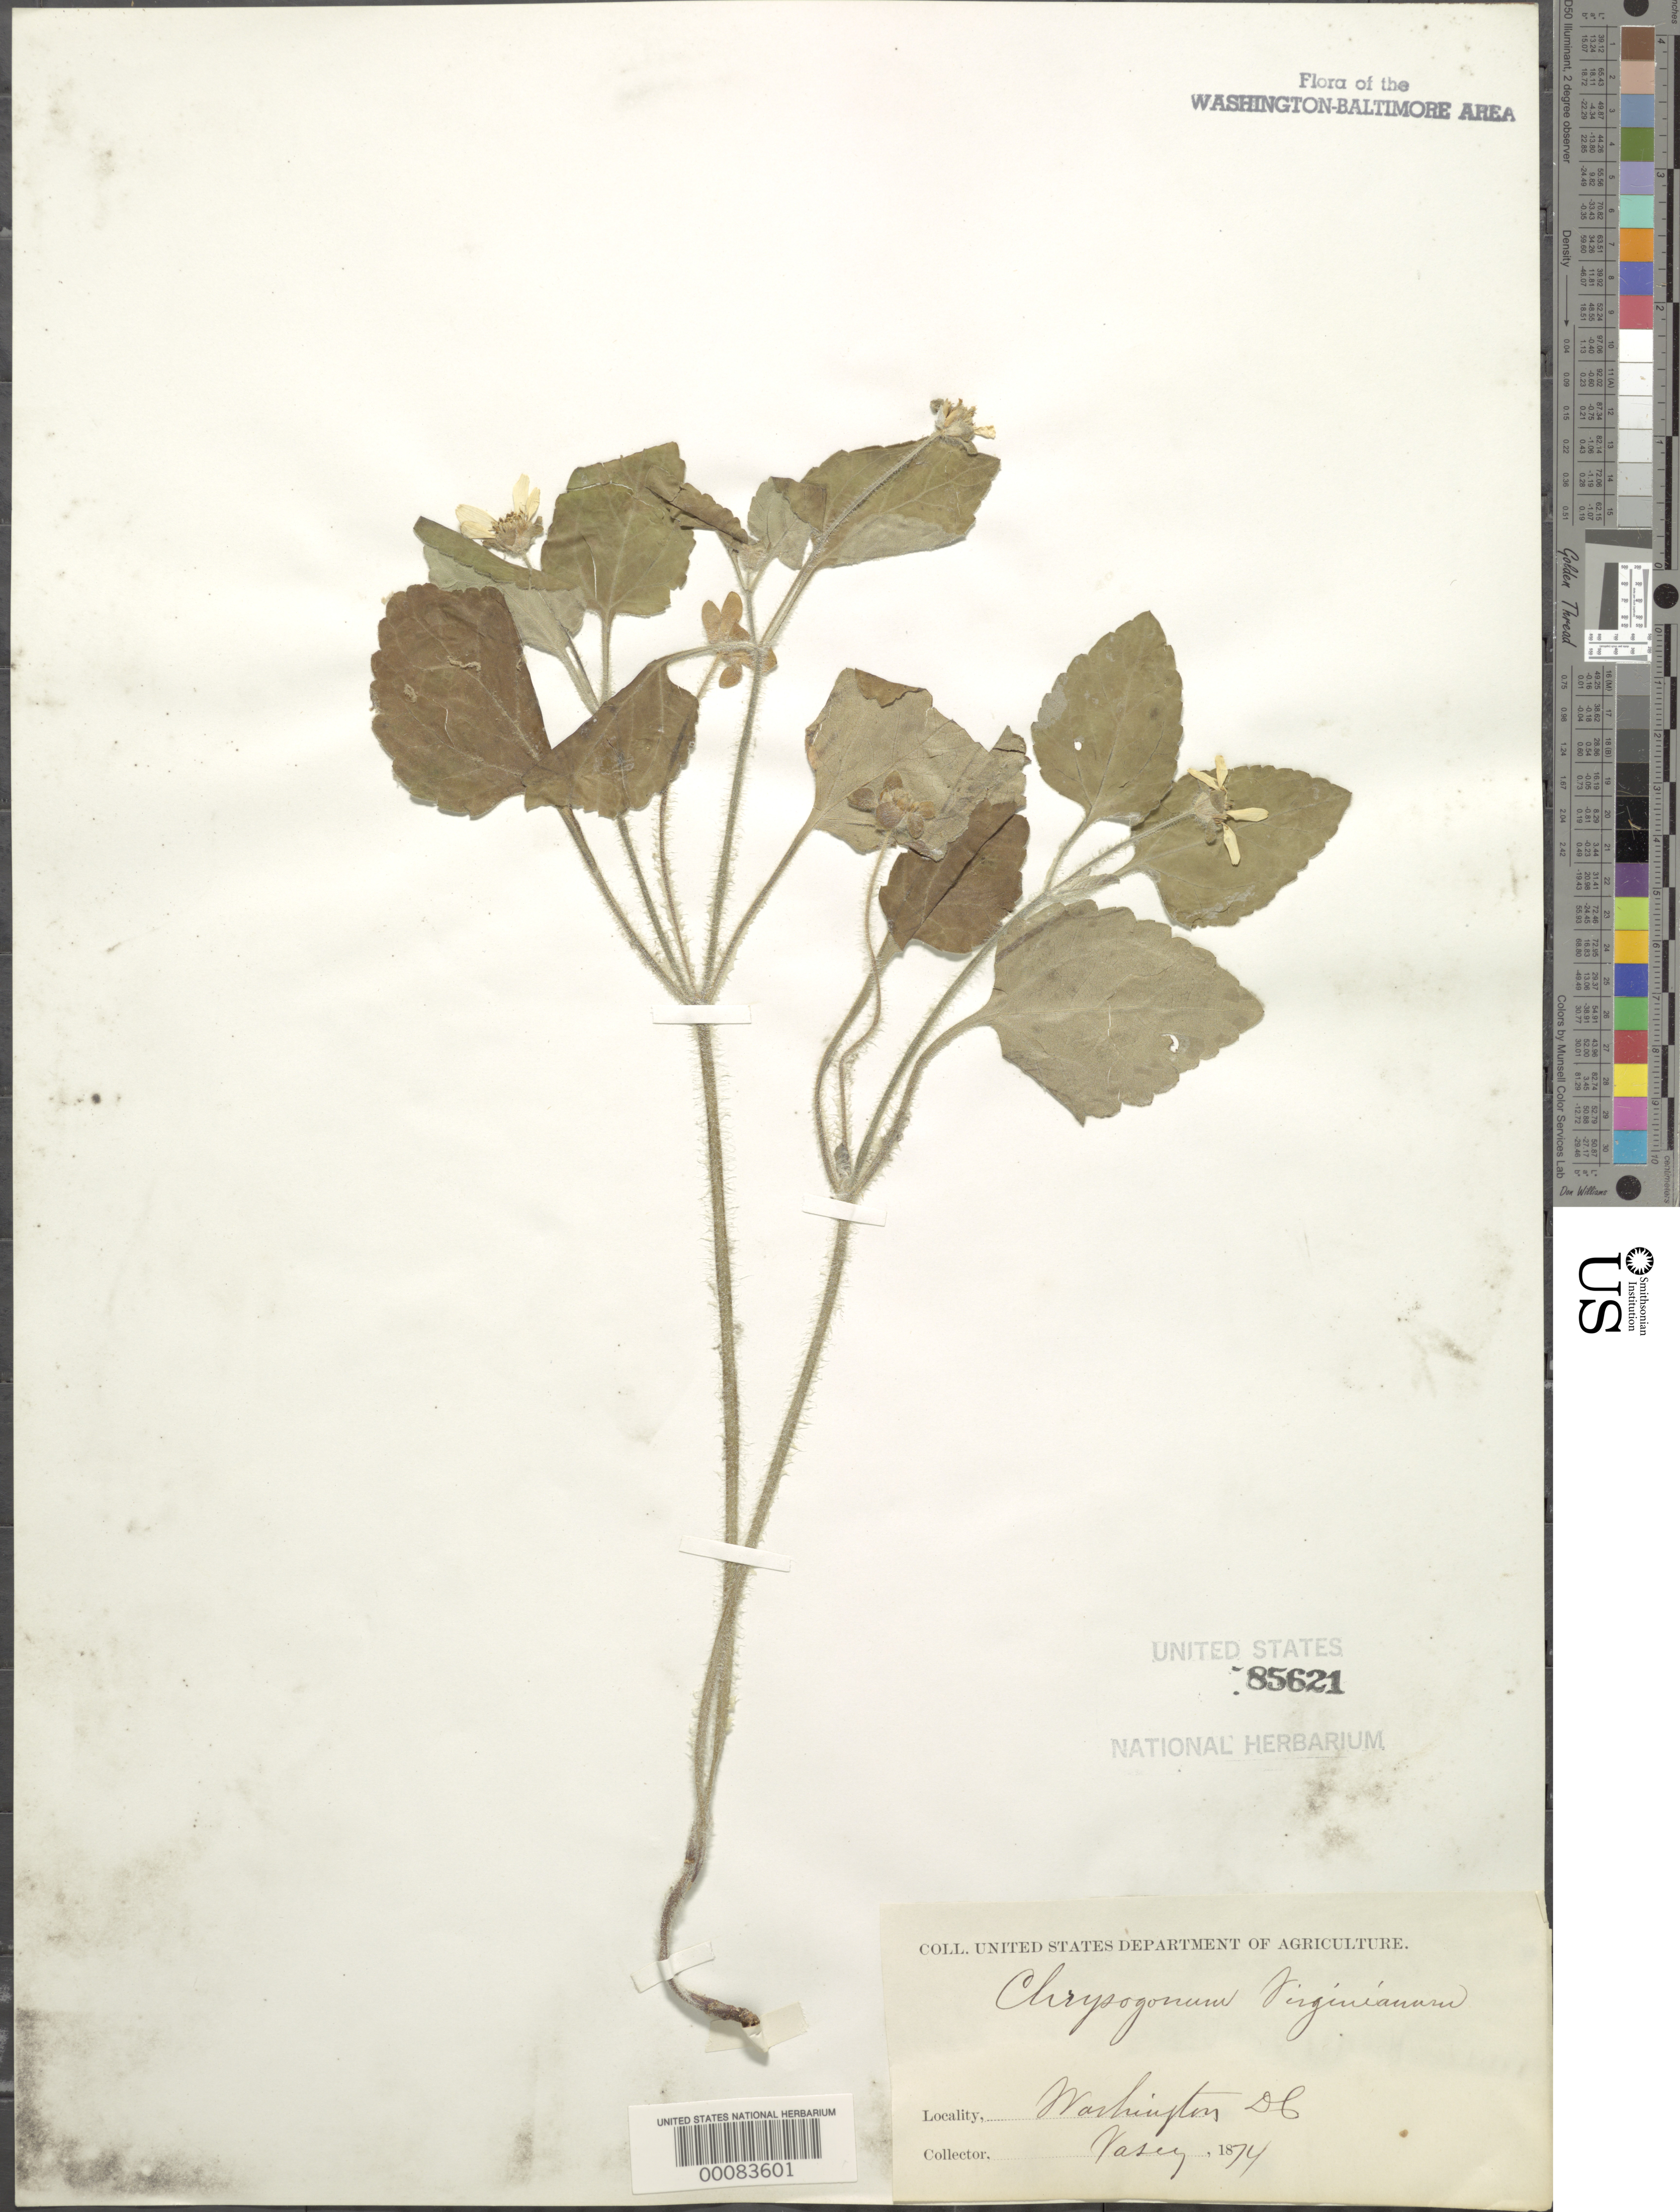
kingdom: Plantae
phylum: Tracheophyta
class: Magnoliopsida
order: Asterales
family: Asteraceae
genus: Chrysogonum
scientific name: Chrysogonum virginianum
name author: L.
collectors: G. Vasey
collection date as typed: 1874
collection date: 1874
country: United States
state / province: District of Columbia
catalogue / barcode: US 85621